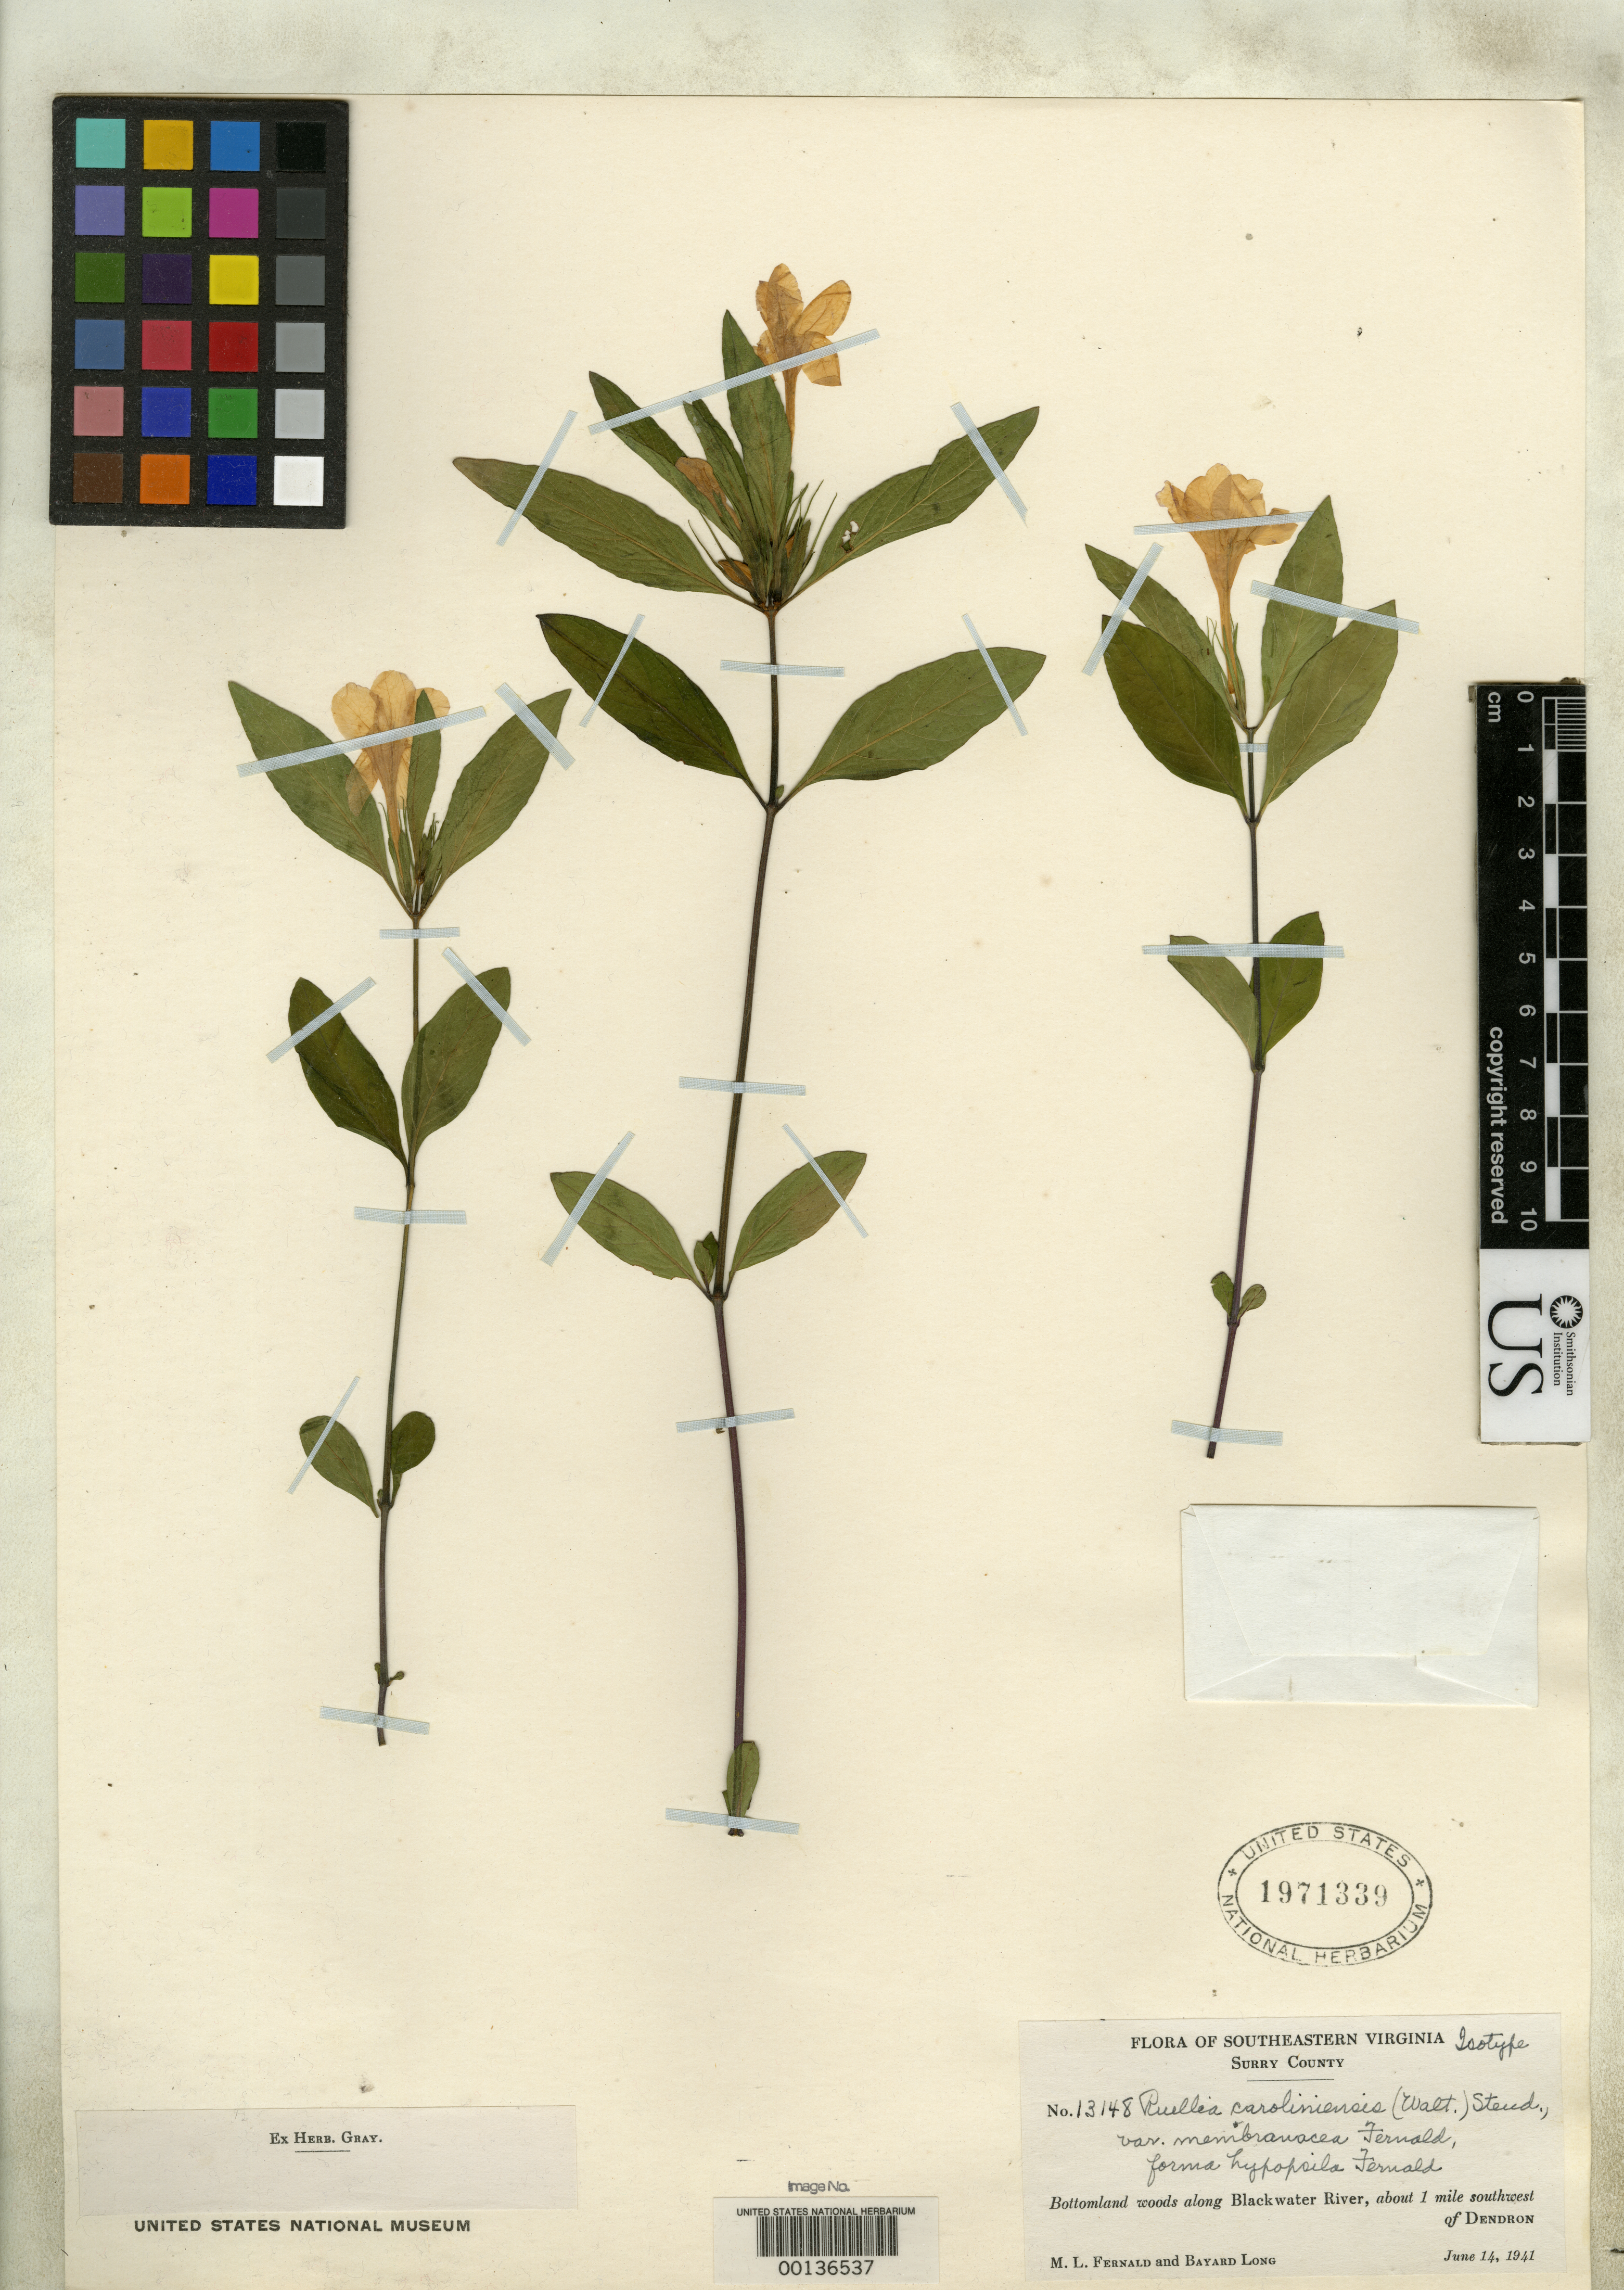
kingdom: Plantae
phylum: Tracheophyta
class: Magnoliopsida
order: Lamiales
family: Acanthaceae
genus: Ruellia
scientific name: Ruellia caroliniensis f. hypopsila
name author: Fernald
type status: Isotype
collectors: M. L. Fernald & B. H. Long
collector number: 13148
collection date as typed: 14 Jun 1941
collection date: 1941-06-14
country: United States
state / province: Virginia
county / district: Surry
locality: Blackwater River, ca. 1 mi SW of Dendron.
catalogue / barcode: US 1971339